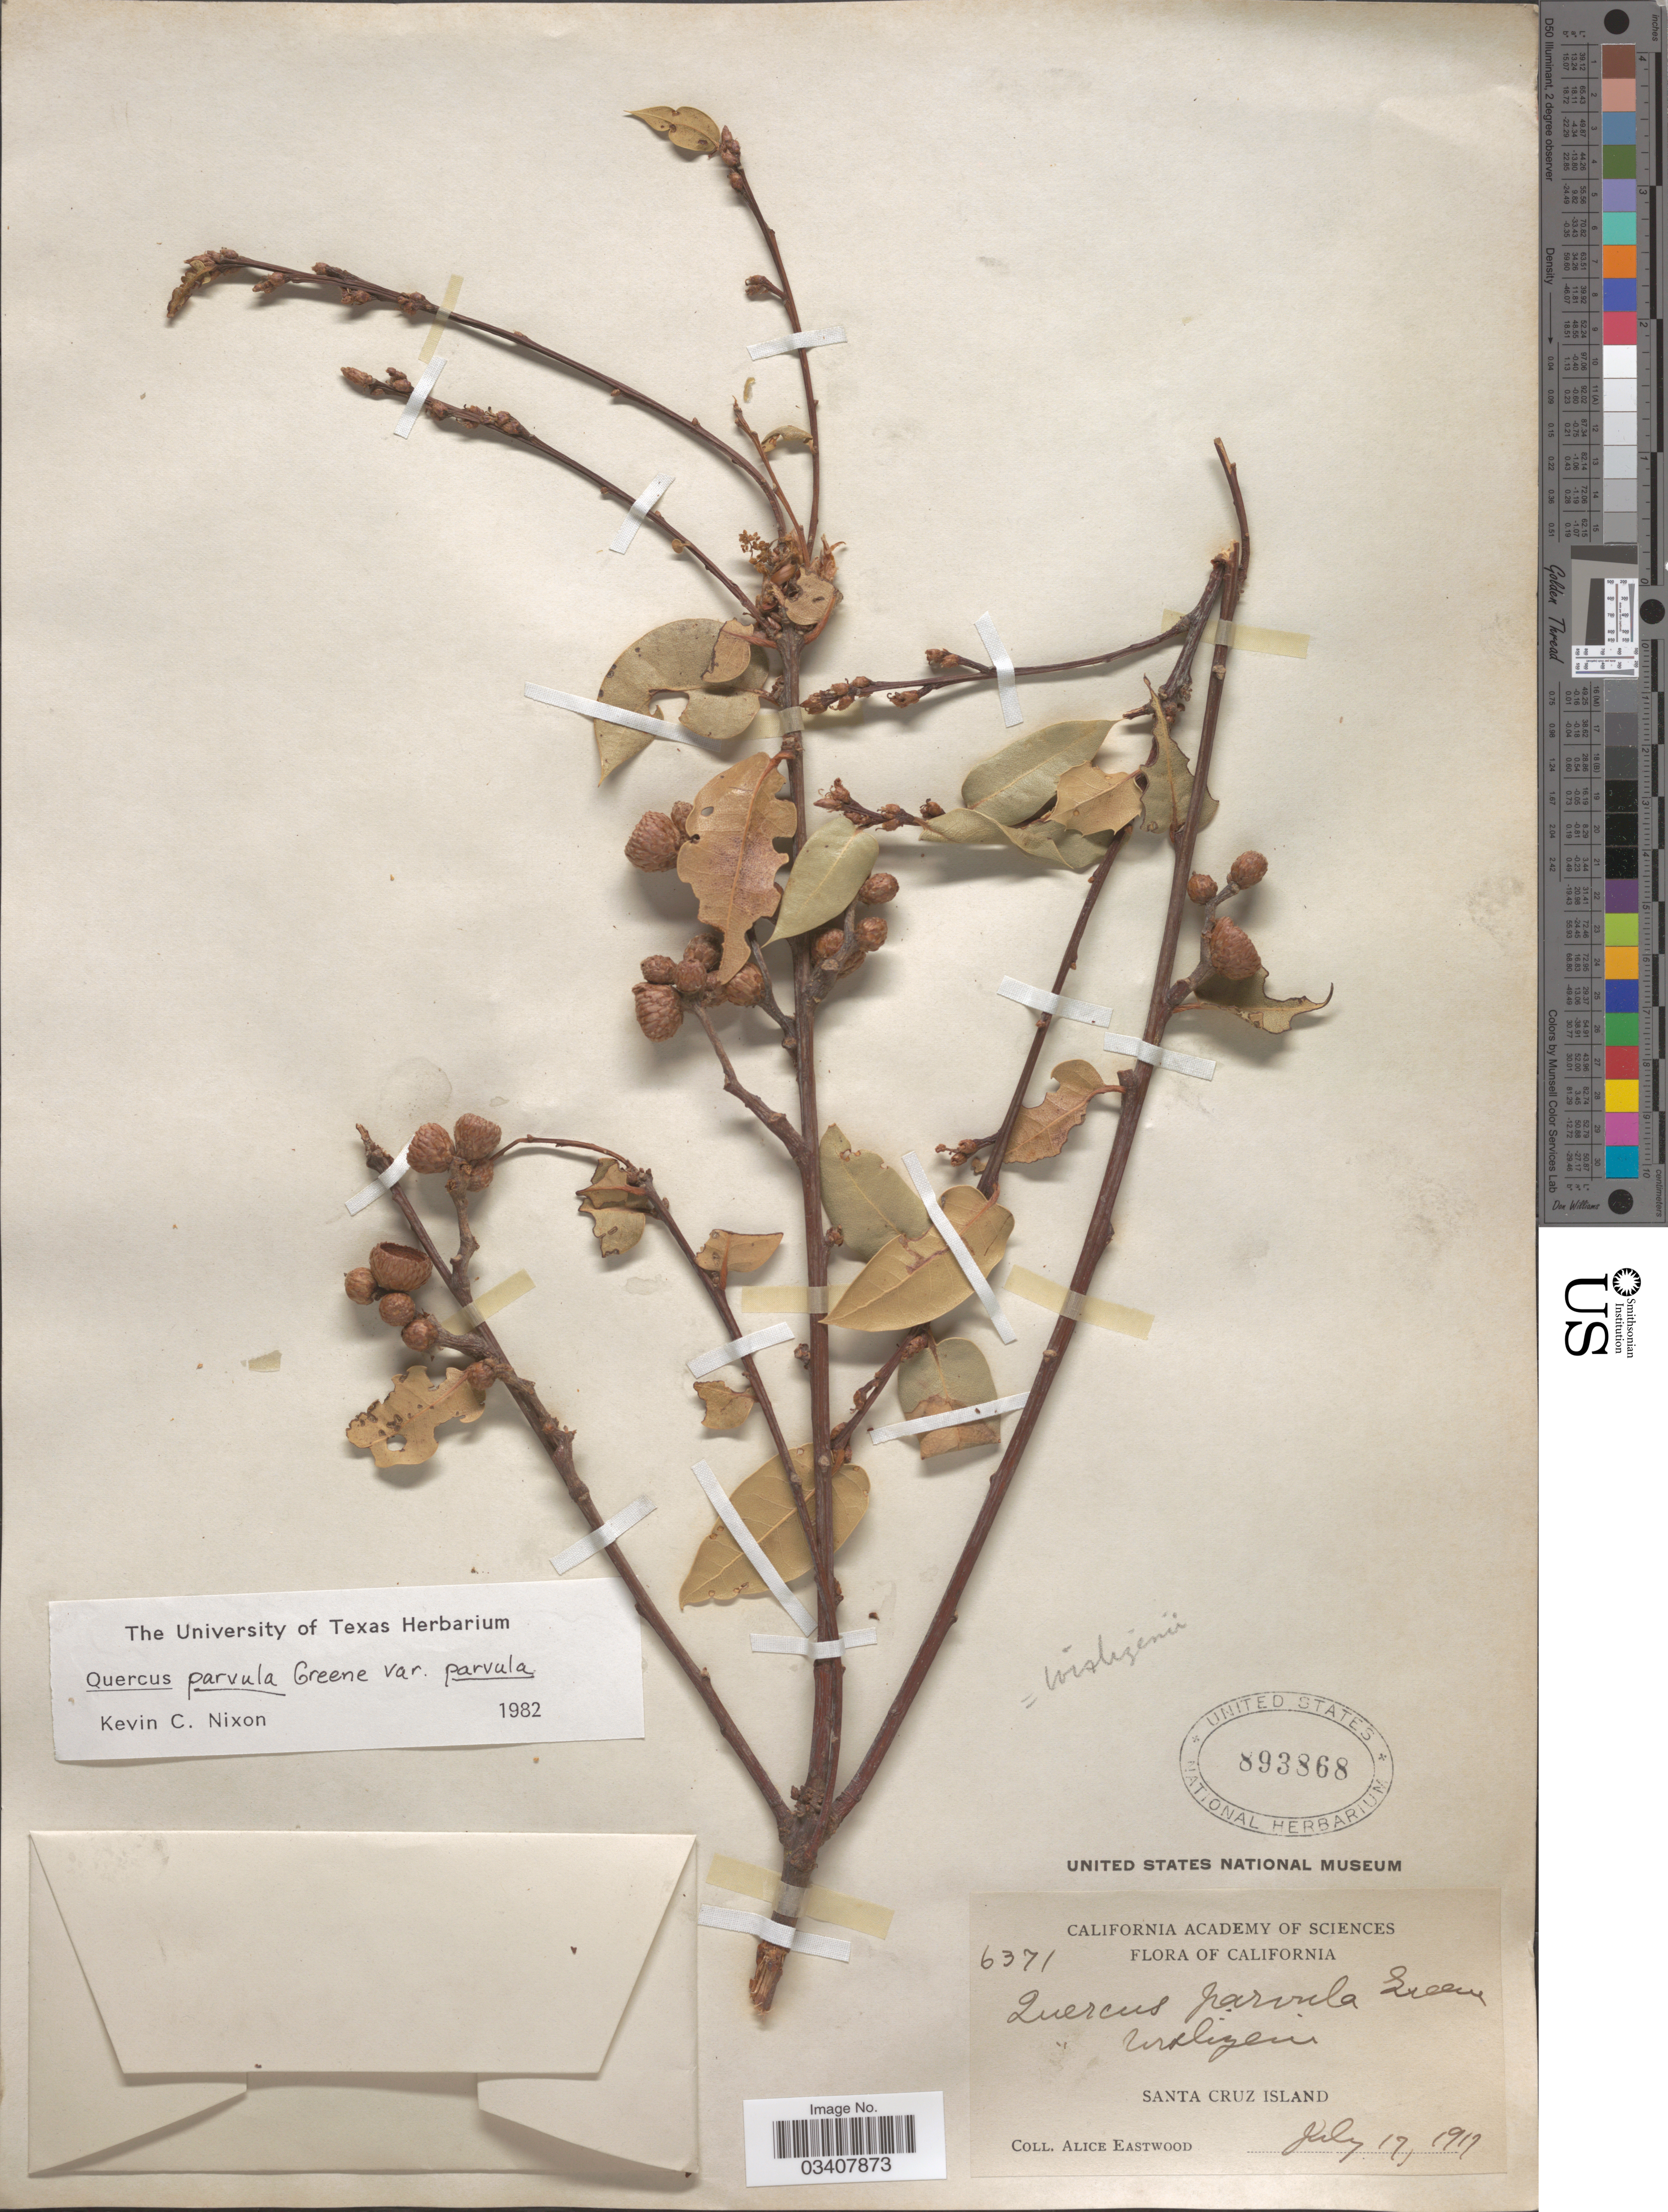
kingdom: Plantae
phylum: Tracheophyta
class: Magnoliopsida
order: Fagales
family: Fagaceae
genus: Quercus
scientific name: Quercus parvula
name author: Greene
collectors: A. Eastwood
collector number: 6371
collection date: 1917-07-17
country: United States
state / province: California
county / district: Santa Barbara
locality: Santa Cruz Island.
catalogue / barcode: US 893868